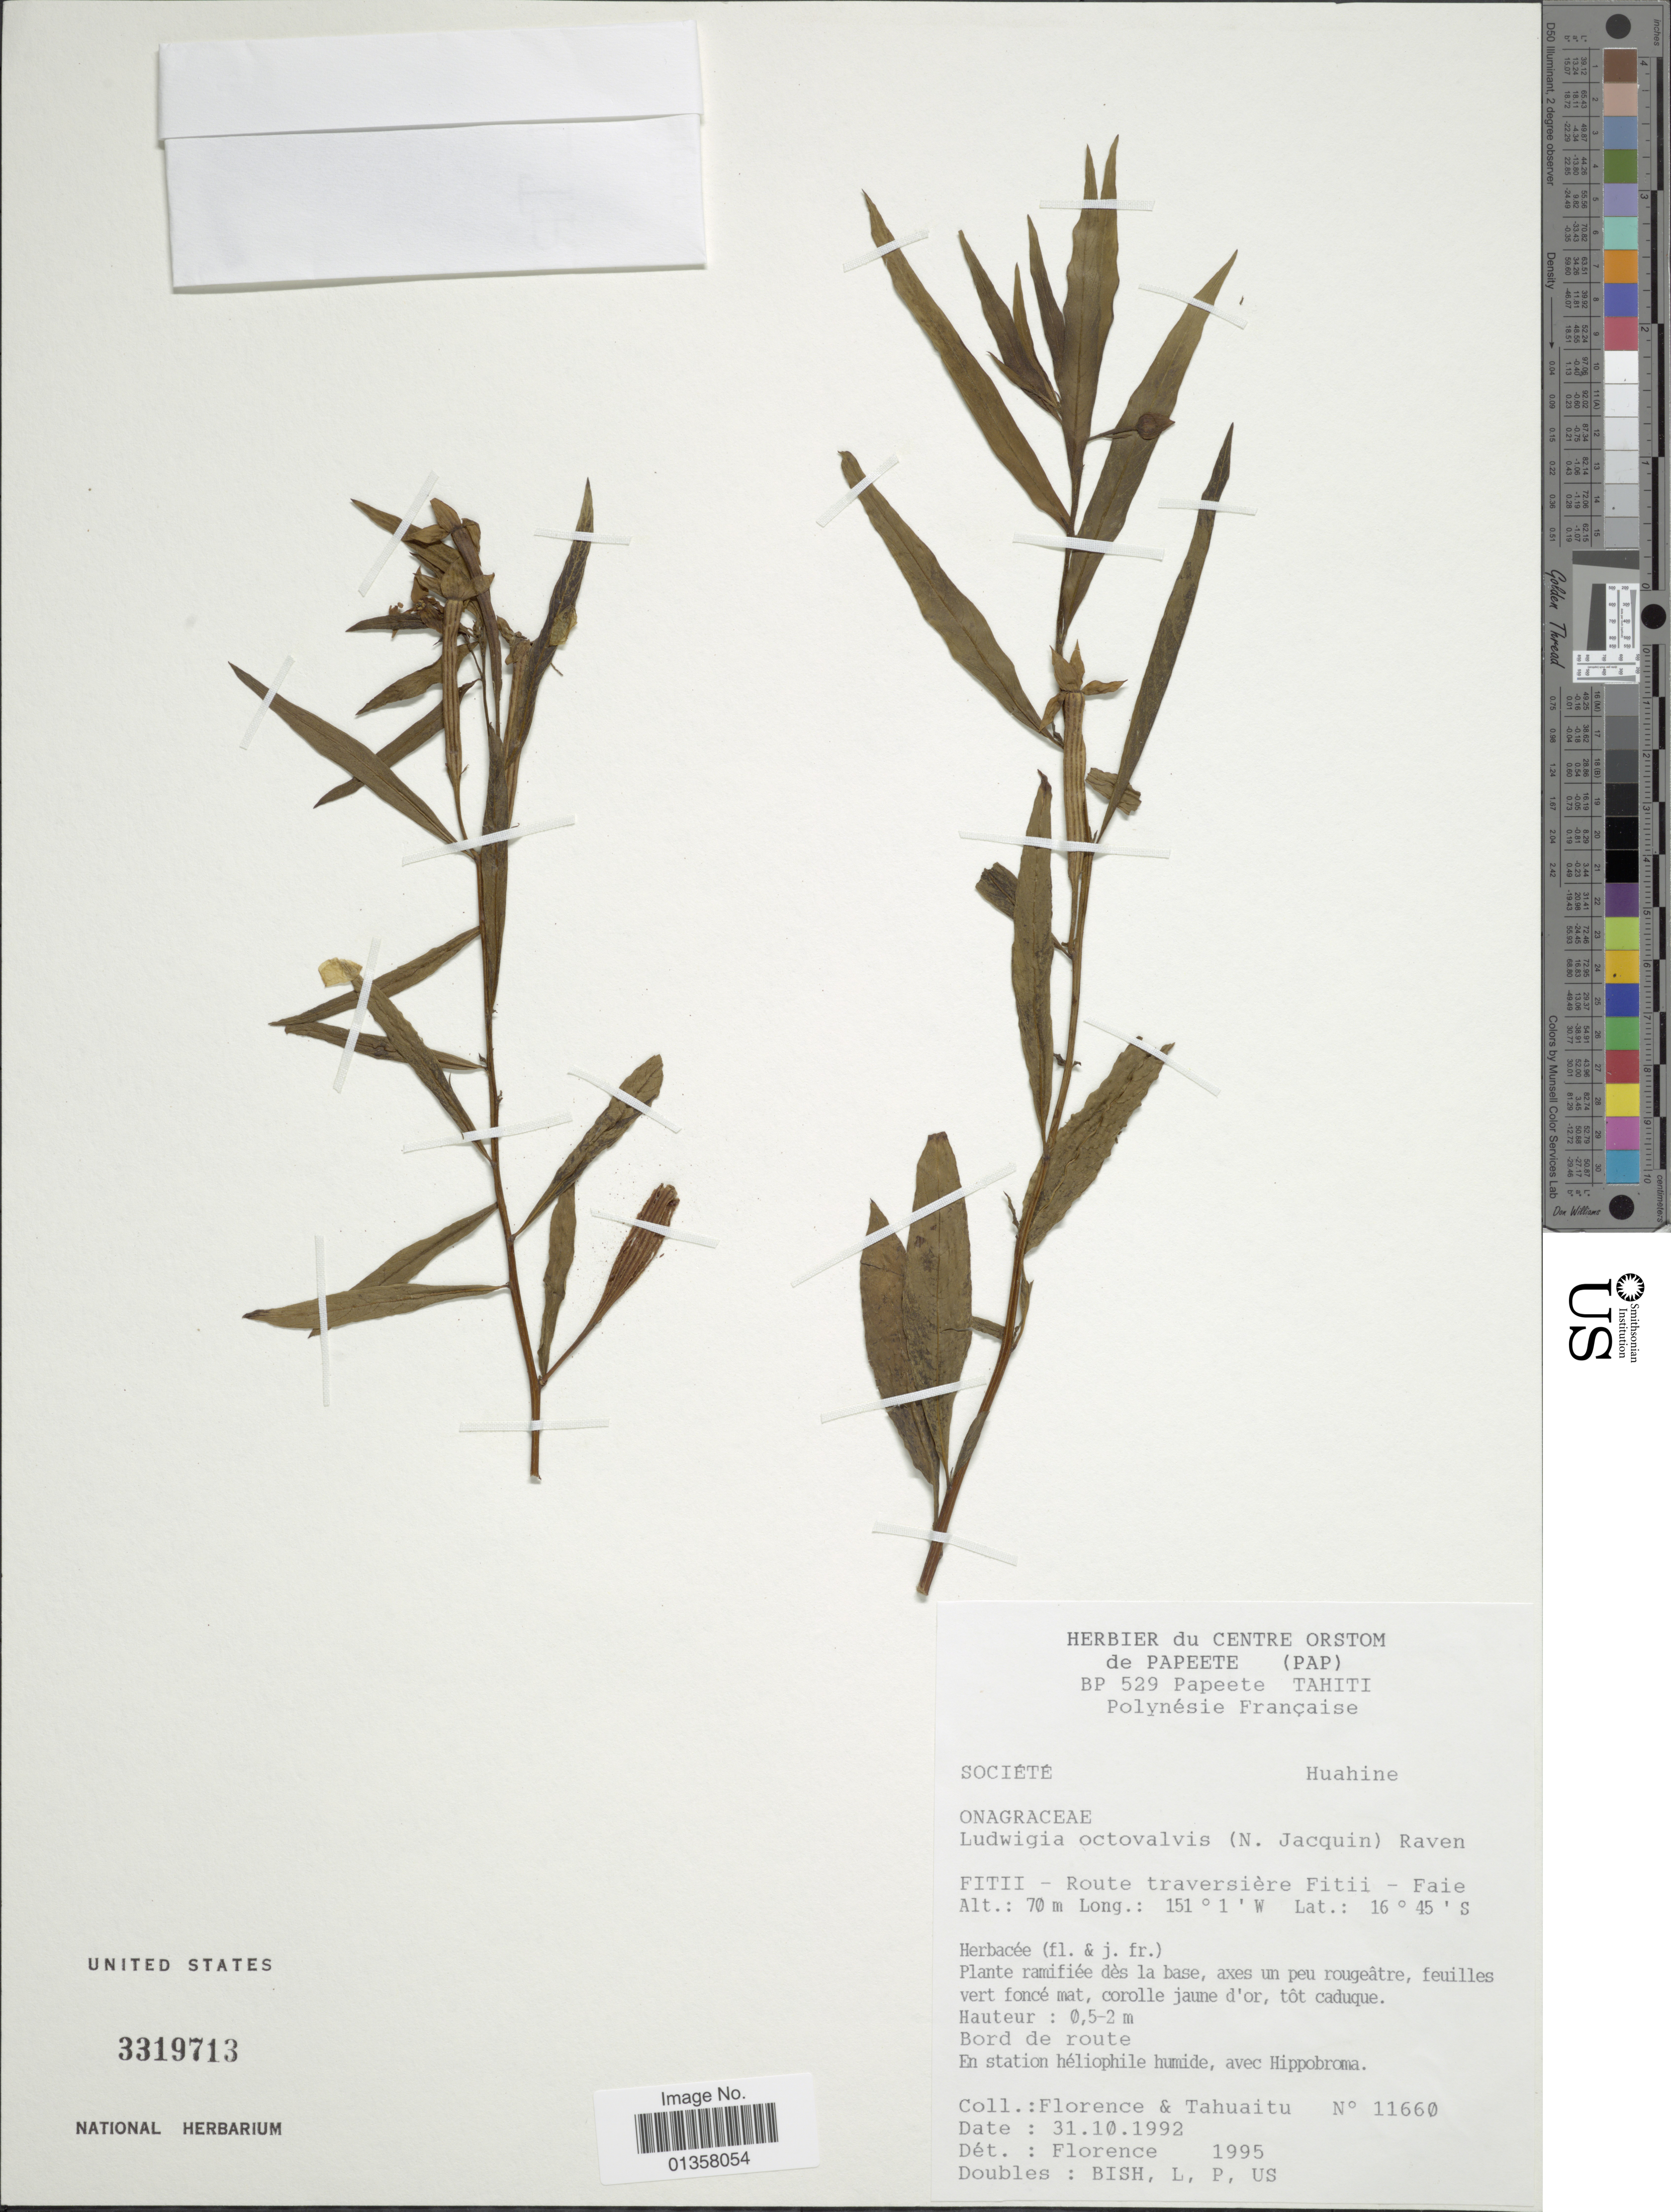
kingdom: Plantae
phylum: Tracheophyta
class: Magnoliopsida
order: Myrtales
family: Onagraceae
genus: Ludwigia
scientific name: Ludwigia octovalvis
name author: (Jacq.) P.H. Raven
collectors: -. Florence & -. Tahuaitu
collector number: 11660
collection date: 1992-10-31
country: French Polynesia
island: Huahine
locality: Fitii - Route traversère Fitii - Faie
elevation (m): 70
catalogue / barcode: US 3319713